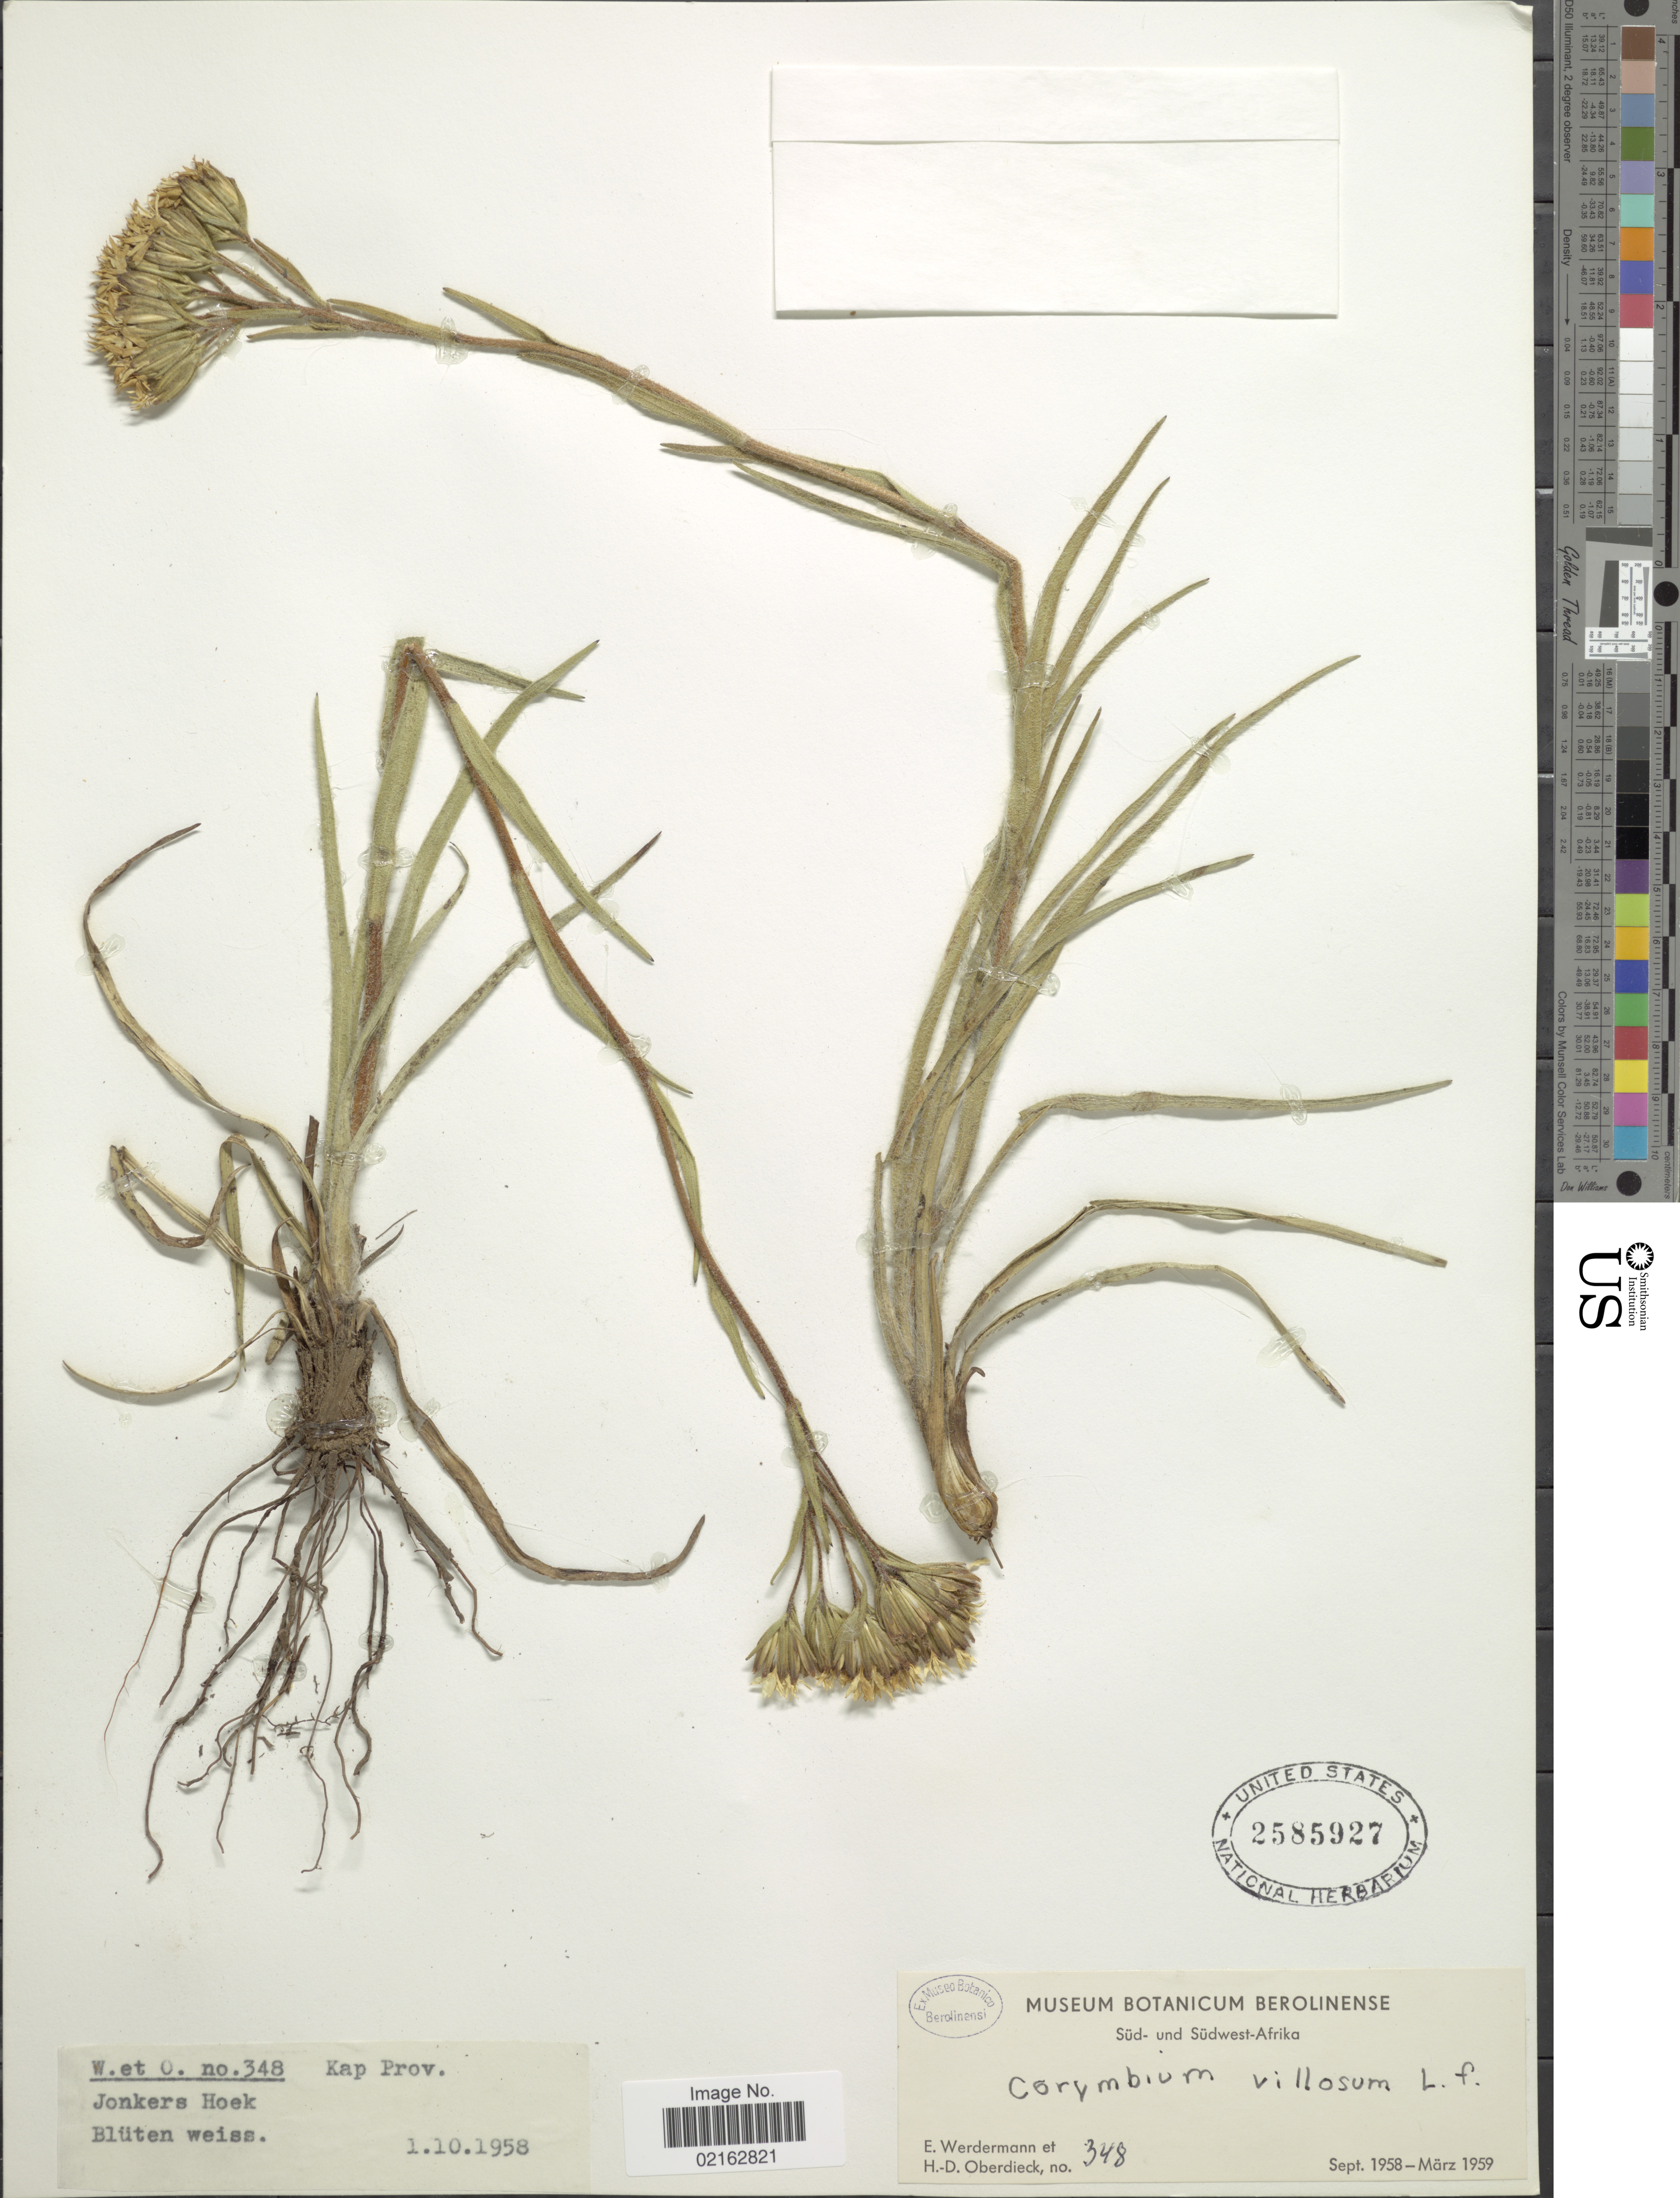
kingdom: Plantae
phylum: Tracheophyta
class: Magnoliopsida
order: Asterales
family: Asteraceae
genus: Corymbium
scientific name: Corymbium villosum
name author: Less.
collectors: E. Werdermann & H. Oberdieck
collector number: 348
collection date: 1958-10-01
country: South Africa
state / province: Western Cape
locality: Süd- und Südwest-Afrika. Kap Prov. Jonkers Hoek.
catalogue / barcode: US 2585927